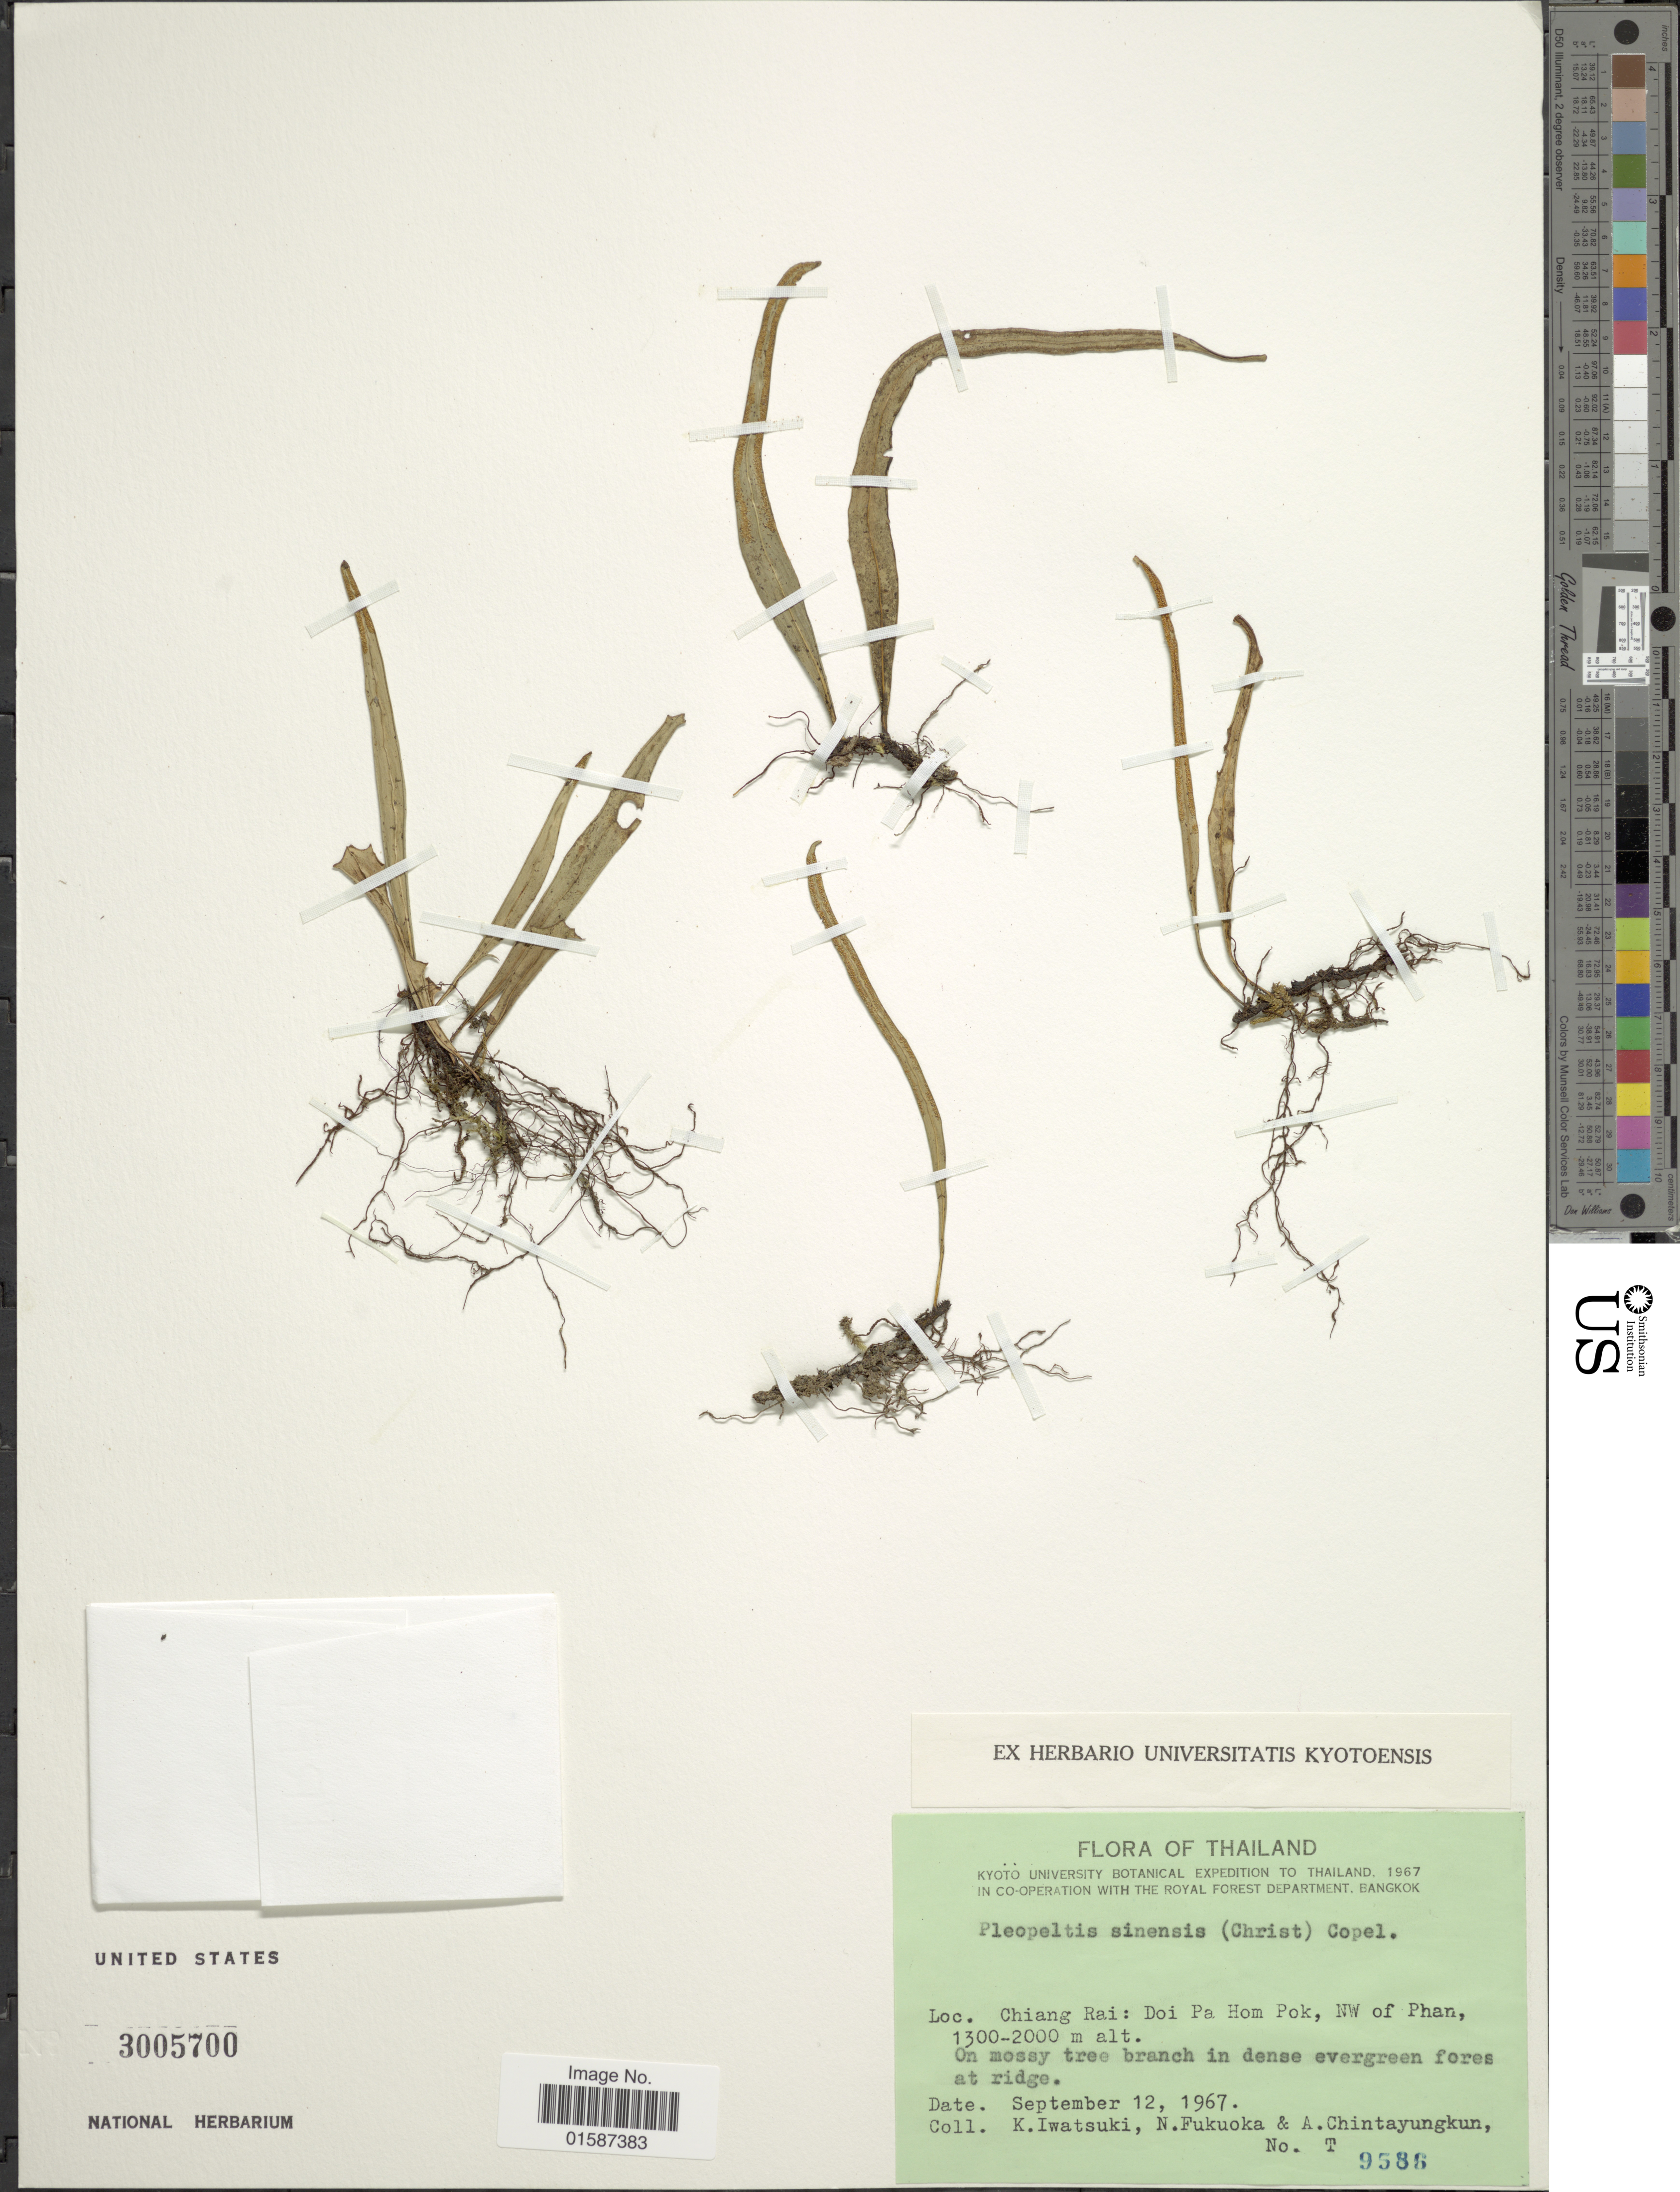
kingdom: Plantae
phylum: Tracheophyta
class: Polypodiopsida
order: Polypodiales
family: Polypodiaceae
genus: Lemmaphyllum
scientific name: Lemmaphyllum sinense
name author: (Christ) C. Chr.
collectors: K. Iwatsuki, N. Fukuoka & A. Chintayungkun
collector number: T9586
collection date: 1967-09-12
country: Thailand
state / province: Chiang Rai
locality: Chiang Rai: Doi Pa Hom Pok, NW of Phan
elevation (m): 1300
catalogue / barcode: US 3005700